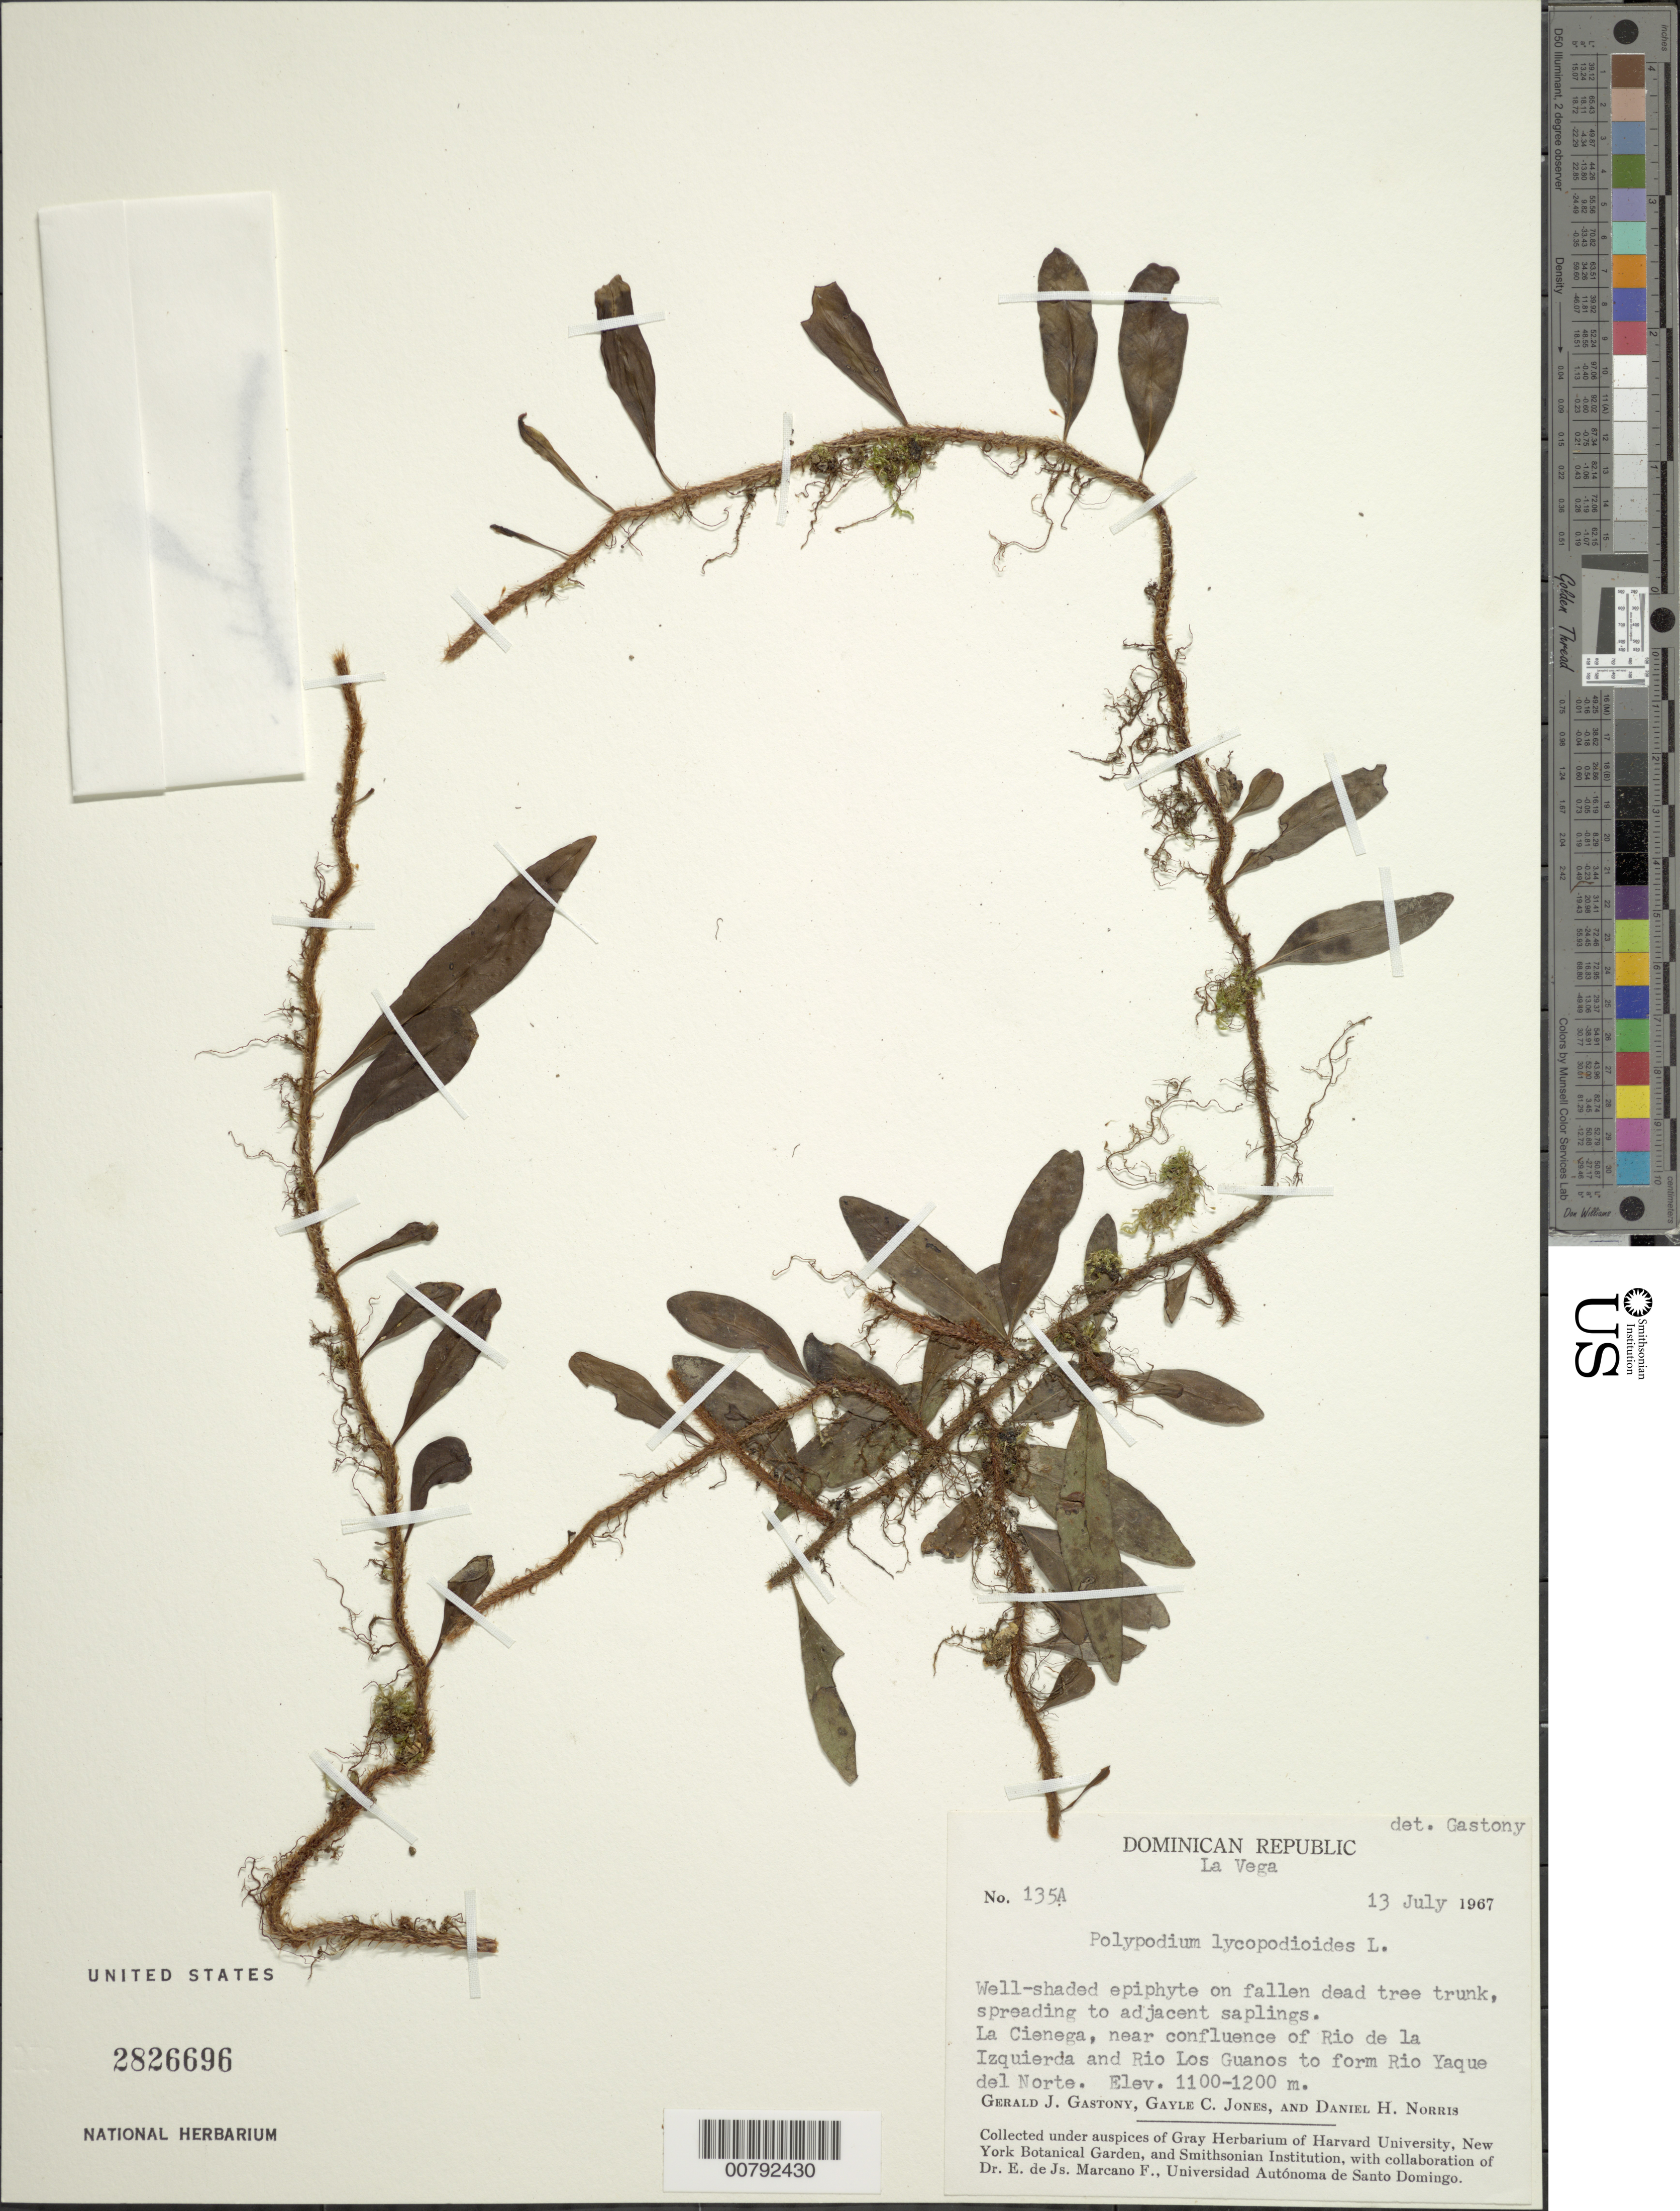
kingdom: Plantae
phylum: Tracheophyta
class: Polypodiopsida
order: Polypodiales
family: Polypodiaceae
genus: Microgramma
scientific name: Microgramma lycopodioides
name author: (L.) Copel.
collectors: G. Gastony, G. C. Jones & D. H. Norris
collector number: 135a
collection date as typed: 13 Jul 1967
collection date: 1967-07-13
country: Dominican Republic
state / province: La Vega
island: Hispaniola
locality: La Cienega, confluence of Rio de la Izquierda and Rio Los Guanos to form Rio Yaque del Norte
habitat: Well-shaded, on fallen dead tree trunk, spreading to adjacent saplings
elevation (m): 1100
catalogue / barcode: US 2826696